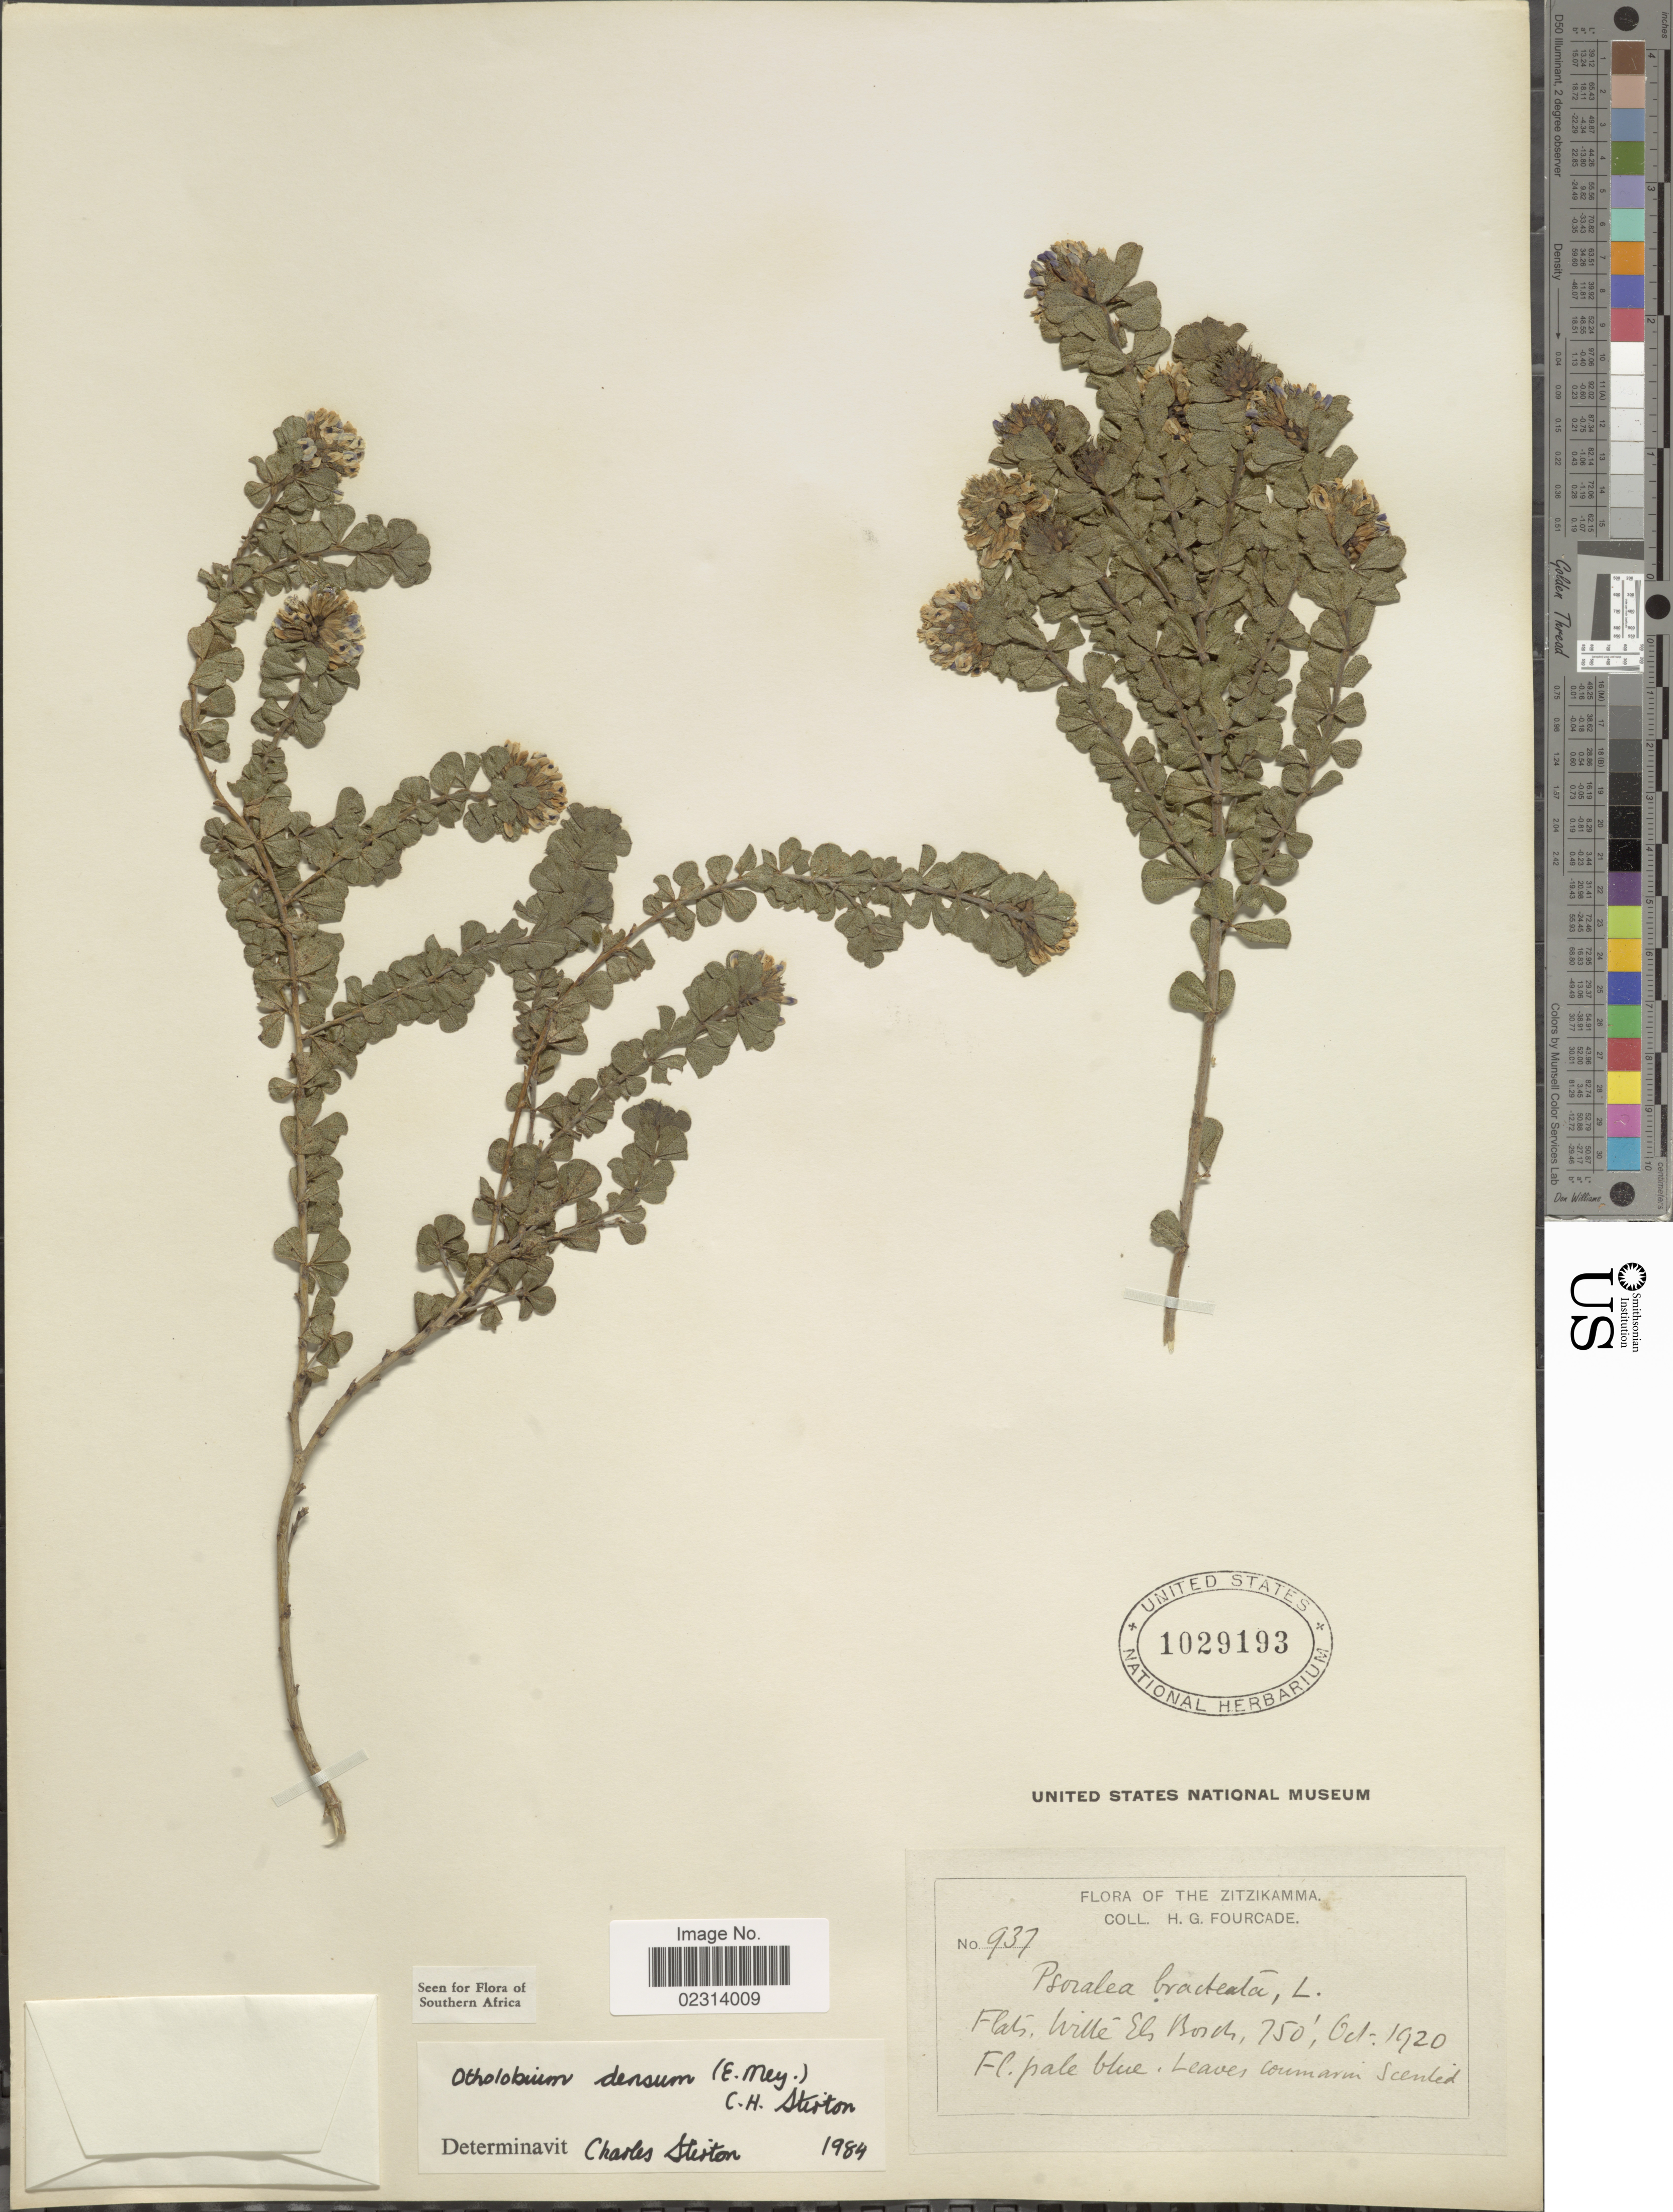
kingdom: Plantae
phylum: Tracheophyta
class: Magnoliopsida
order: Fabales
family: Fabaceae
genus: Otholobium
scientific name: Otholobium densum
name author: (E. Mey.) C.H. Stirt.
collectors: H. G. Fourcade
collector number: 937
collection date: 1920-10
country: South Africa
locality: The Zitzikamma. Flats Ville El Bosch.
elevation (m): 229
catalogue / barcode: US 1029193